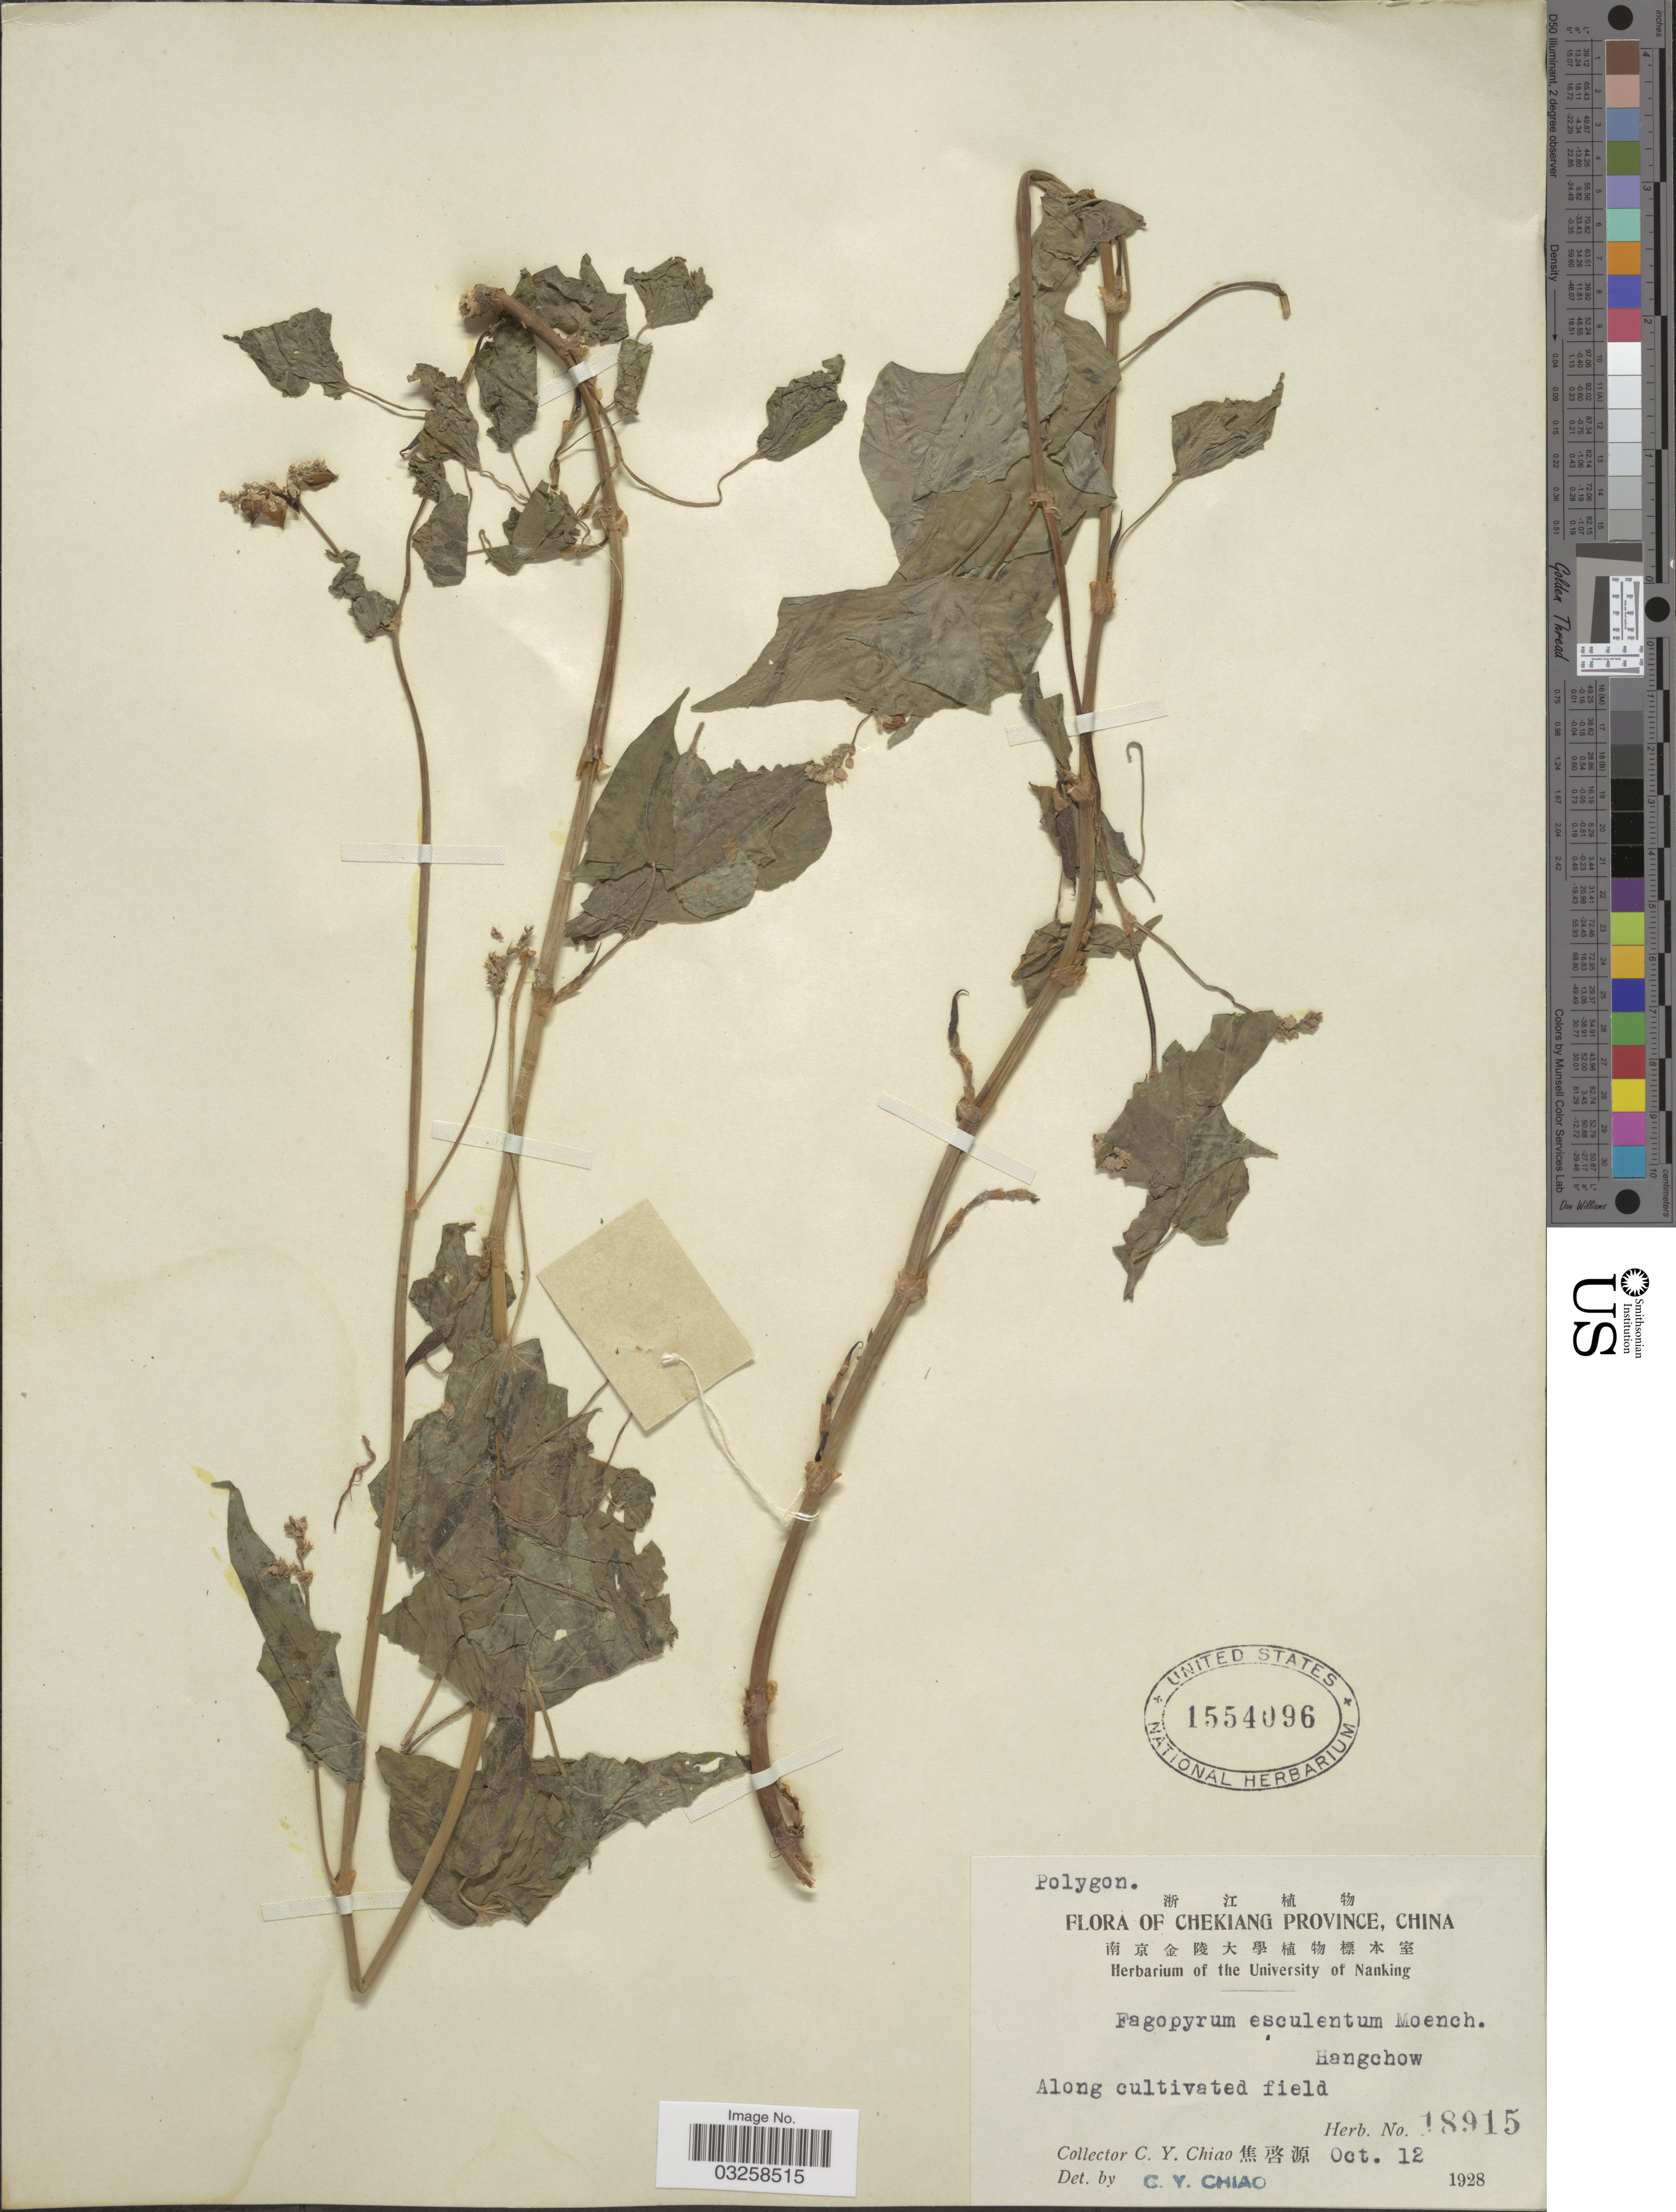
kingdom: Plantae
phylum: Tracheophyta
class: Magnoliopsida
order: Caryophyllales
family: Polygonaceae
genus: Polygonum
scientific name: Polygonum fagopyrum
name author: L.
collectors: C. Y. Chiao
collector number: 18915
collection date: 1928-10-12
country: China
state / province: Zhejiang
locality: Chekiang Province. Hangchow.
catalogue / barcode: US 1554096